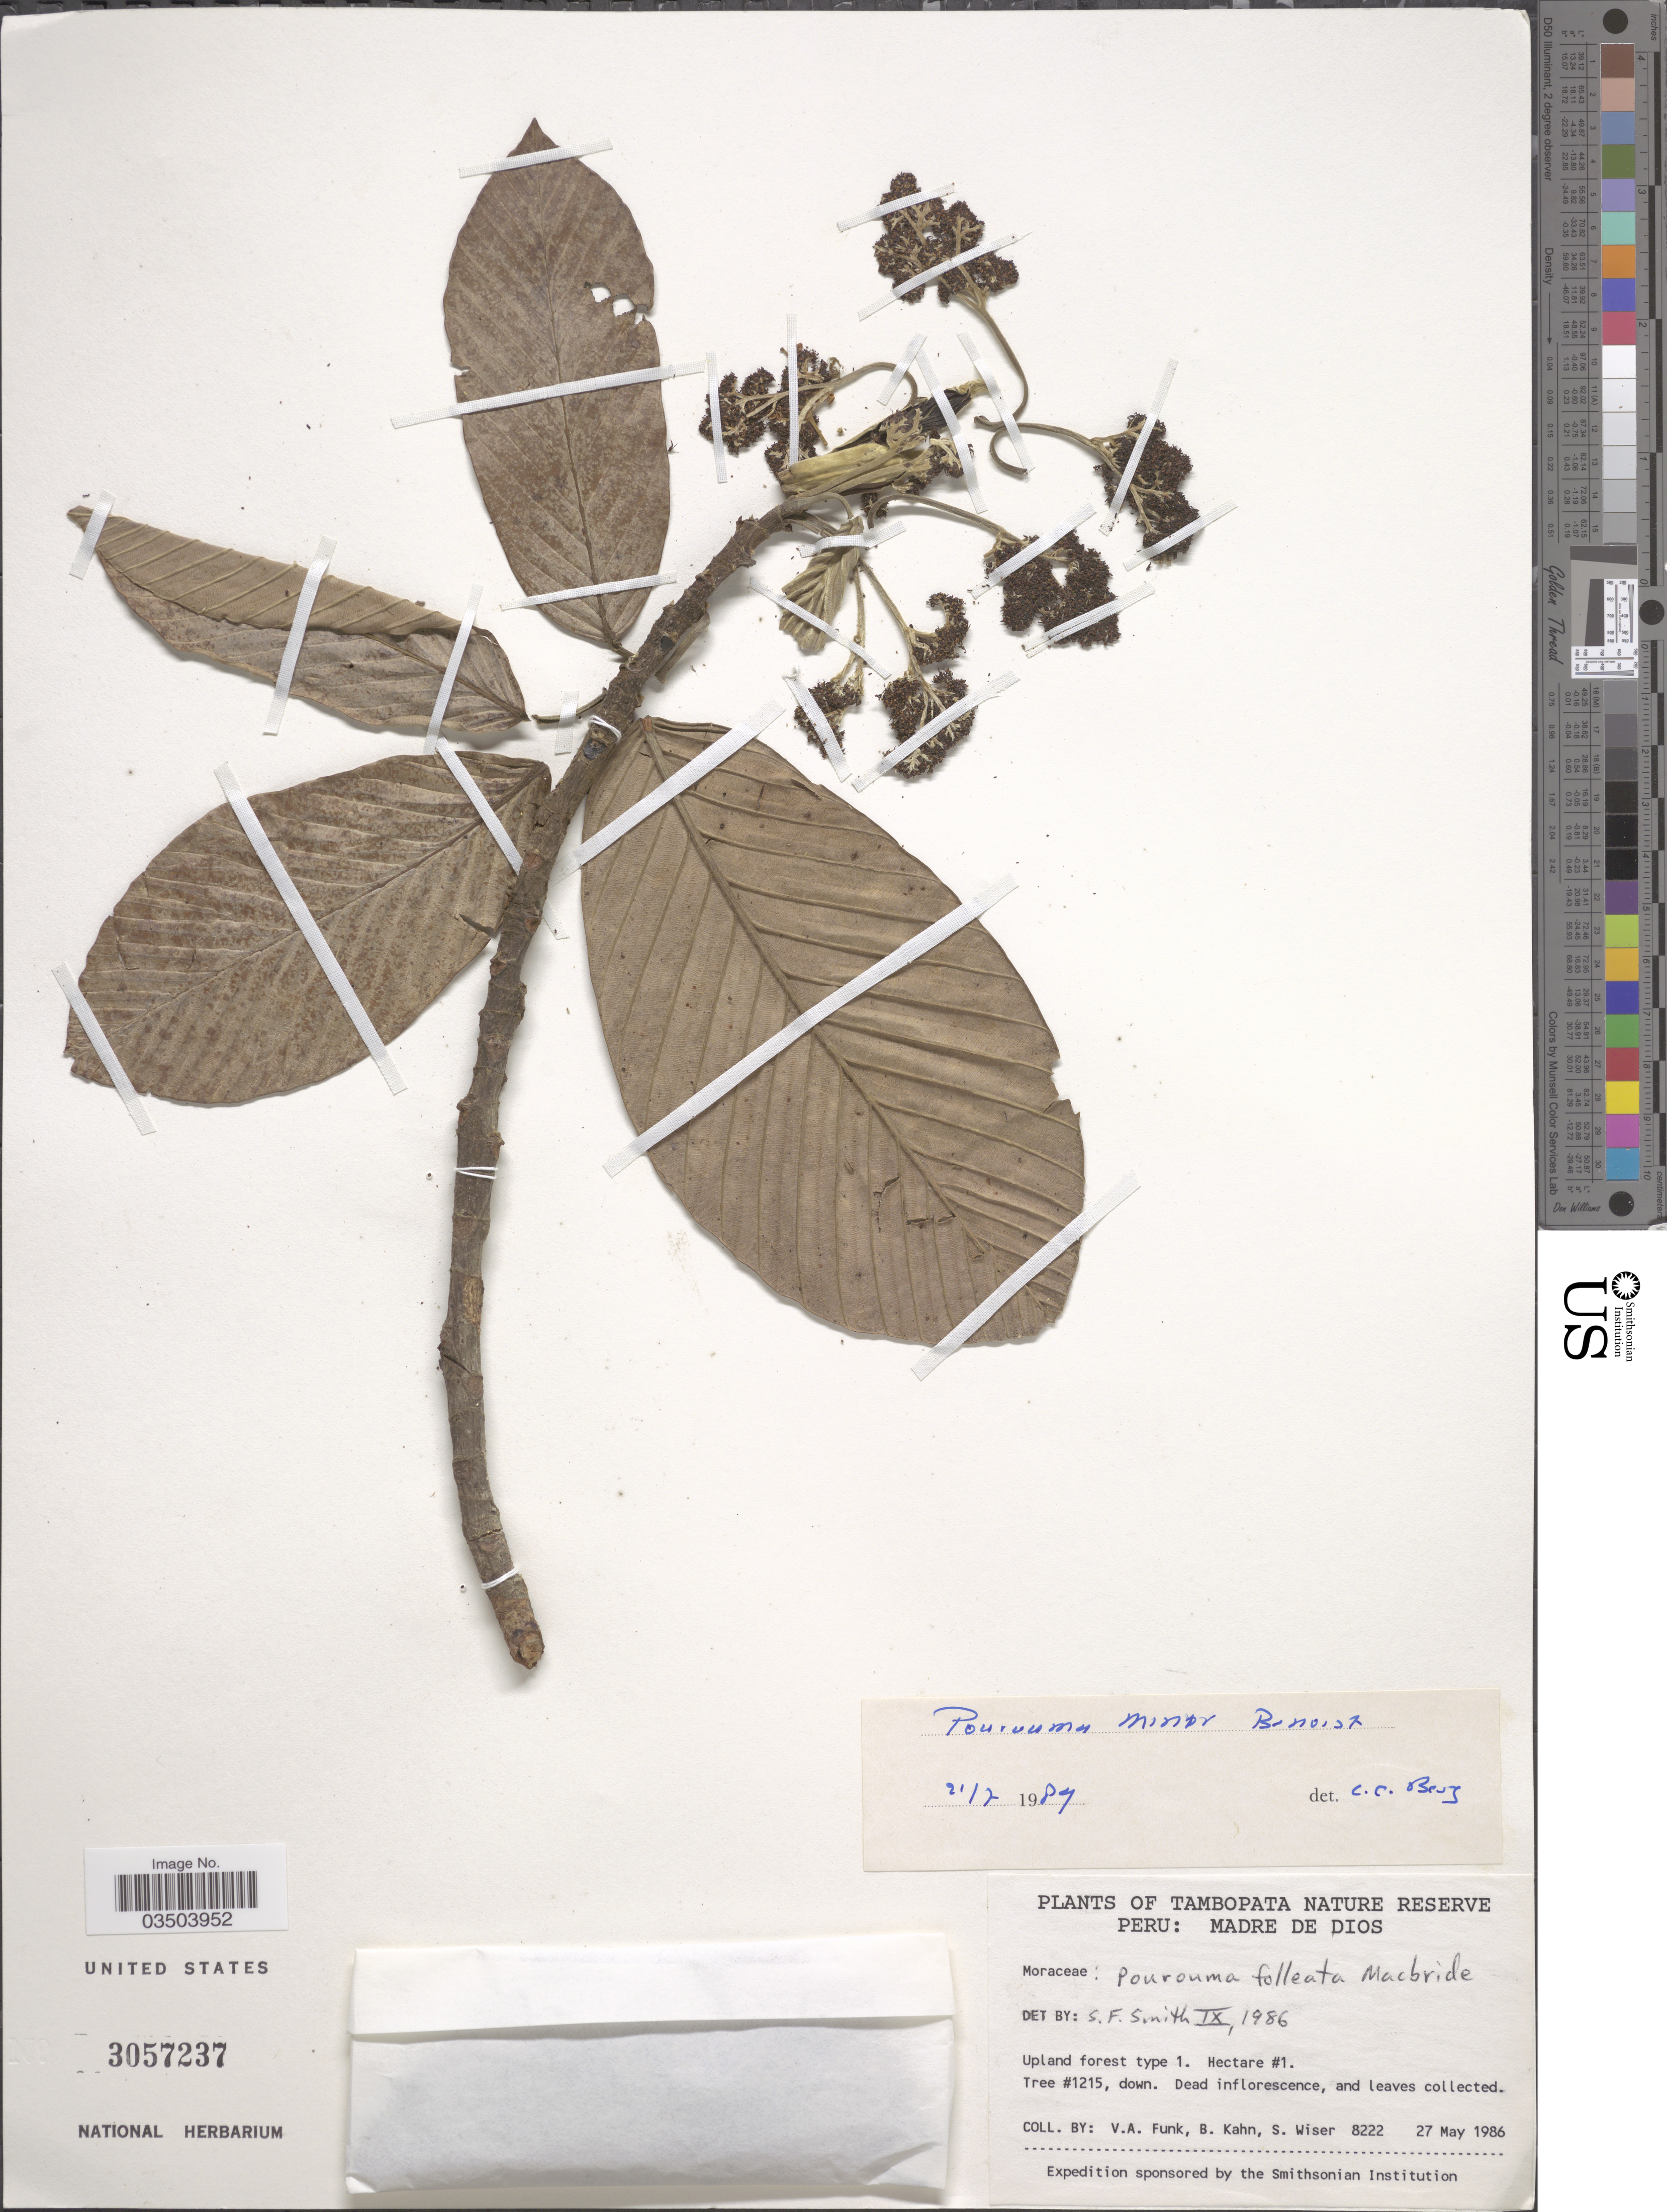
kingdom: Plantae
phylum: Tracheophyta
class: Magnoliopsida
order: Rosales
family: Urticaceae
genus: Pourouma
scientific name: Pourouma minor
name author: Benoist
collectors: V. Funk, B. Kahn & S. Wiser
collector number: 8222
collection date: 1986-05-27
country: Peru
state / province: Madre de Dios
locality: Tambopata Nature Reserve.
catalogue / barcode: US 3057237